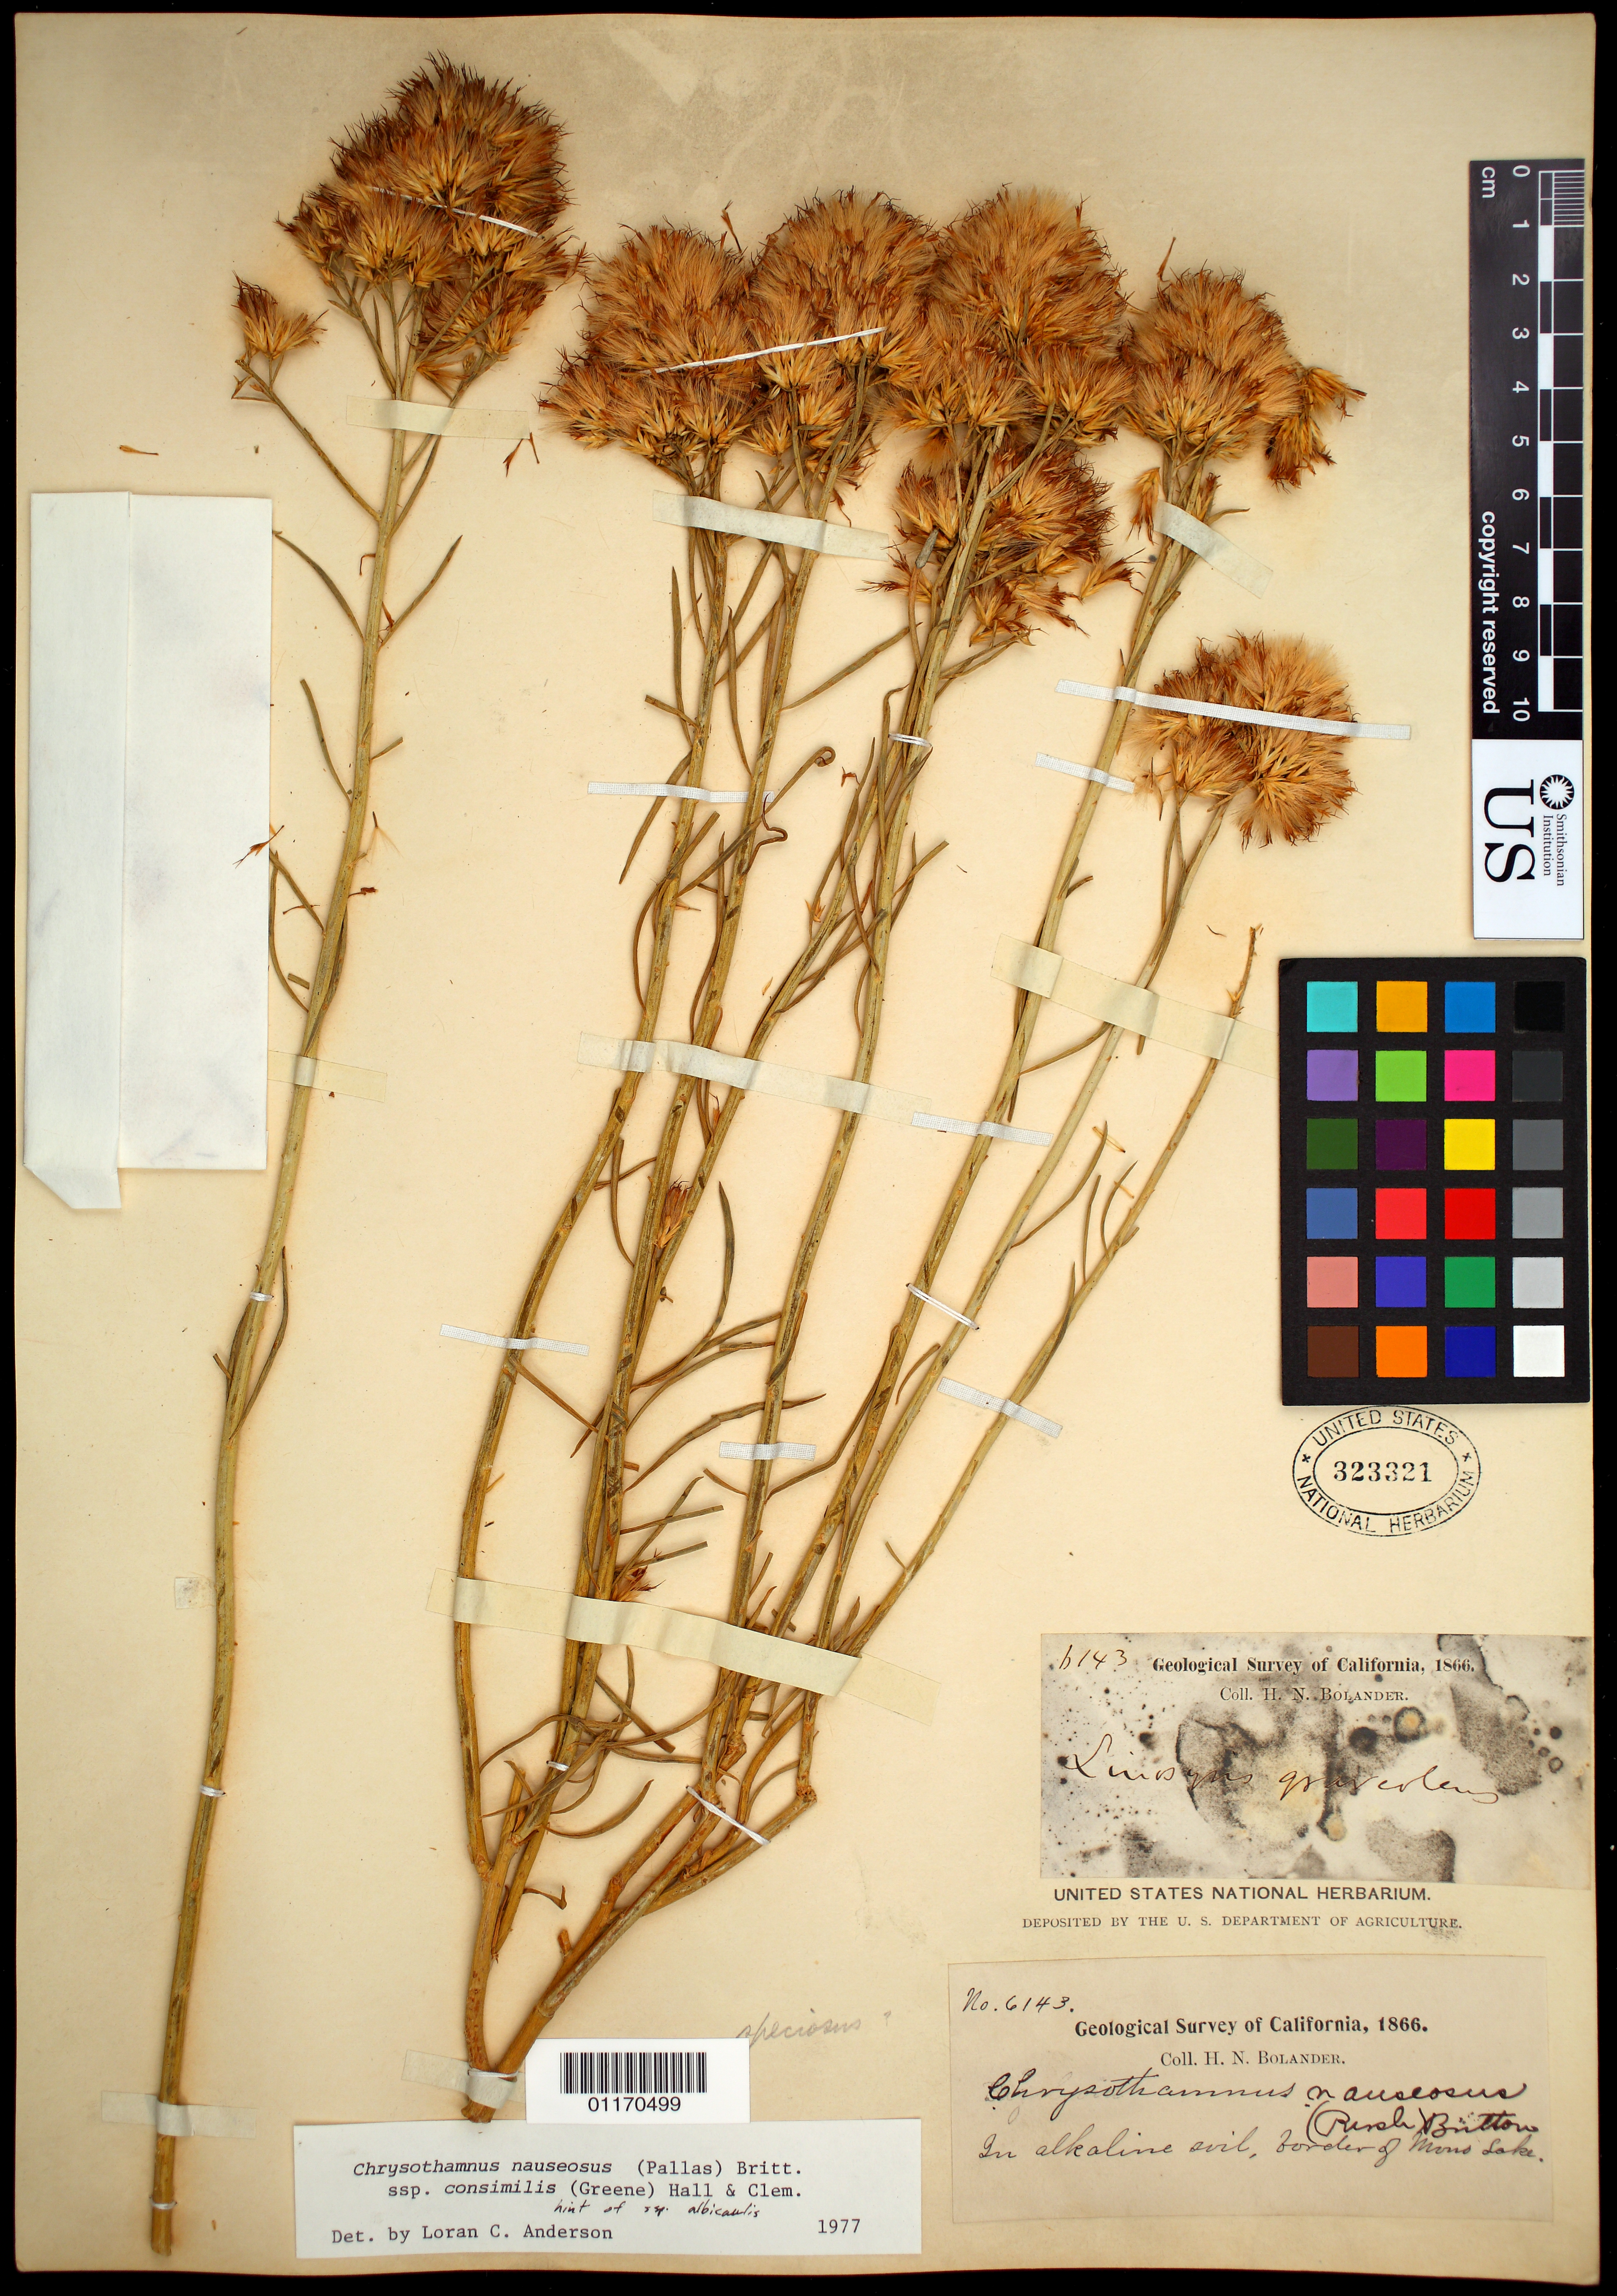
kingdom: Plantae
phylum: Tracheophyta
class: Magnoliopsida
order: Asterales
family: Asteraceae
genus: Ericameria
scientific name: Ericameria nauseosa var. oreophila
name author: (A. Nelson) G.L. Nesom & G.I. Baird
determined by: Urbatsch, Lowell E., Curator (LSU), Louisiana State University (UNITED STATES)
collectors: H. Bolander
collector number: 6143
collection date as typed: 1866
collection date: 1866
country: United States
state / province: California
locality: border of Mono Lake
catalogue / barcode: US 323321